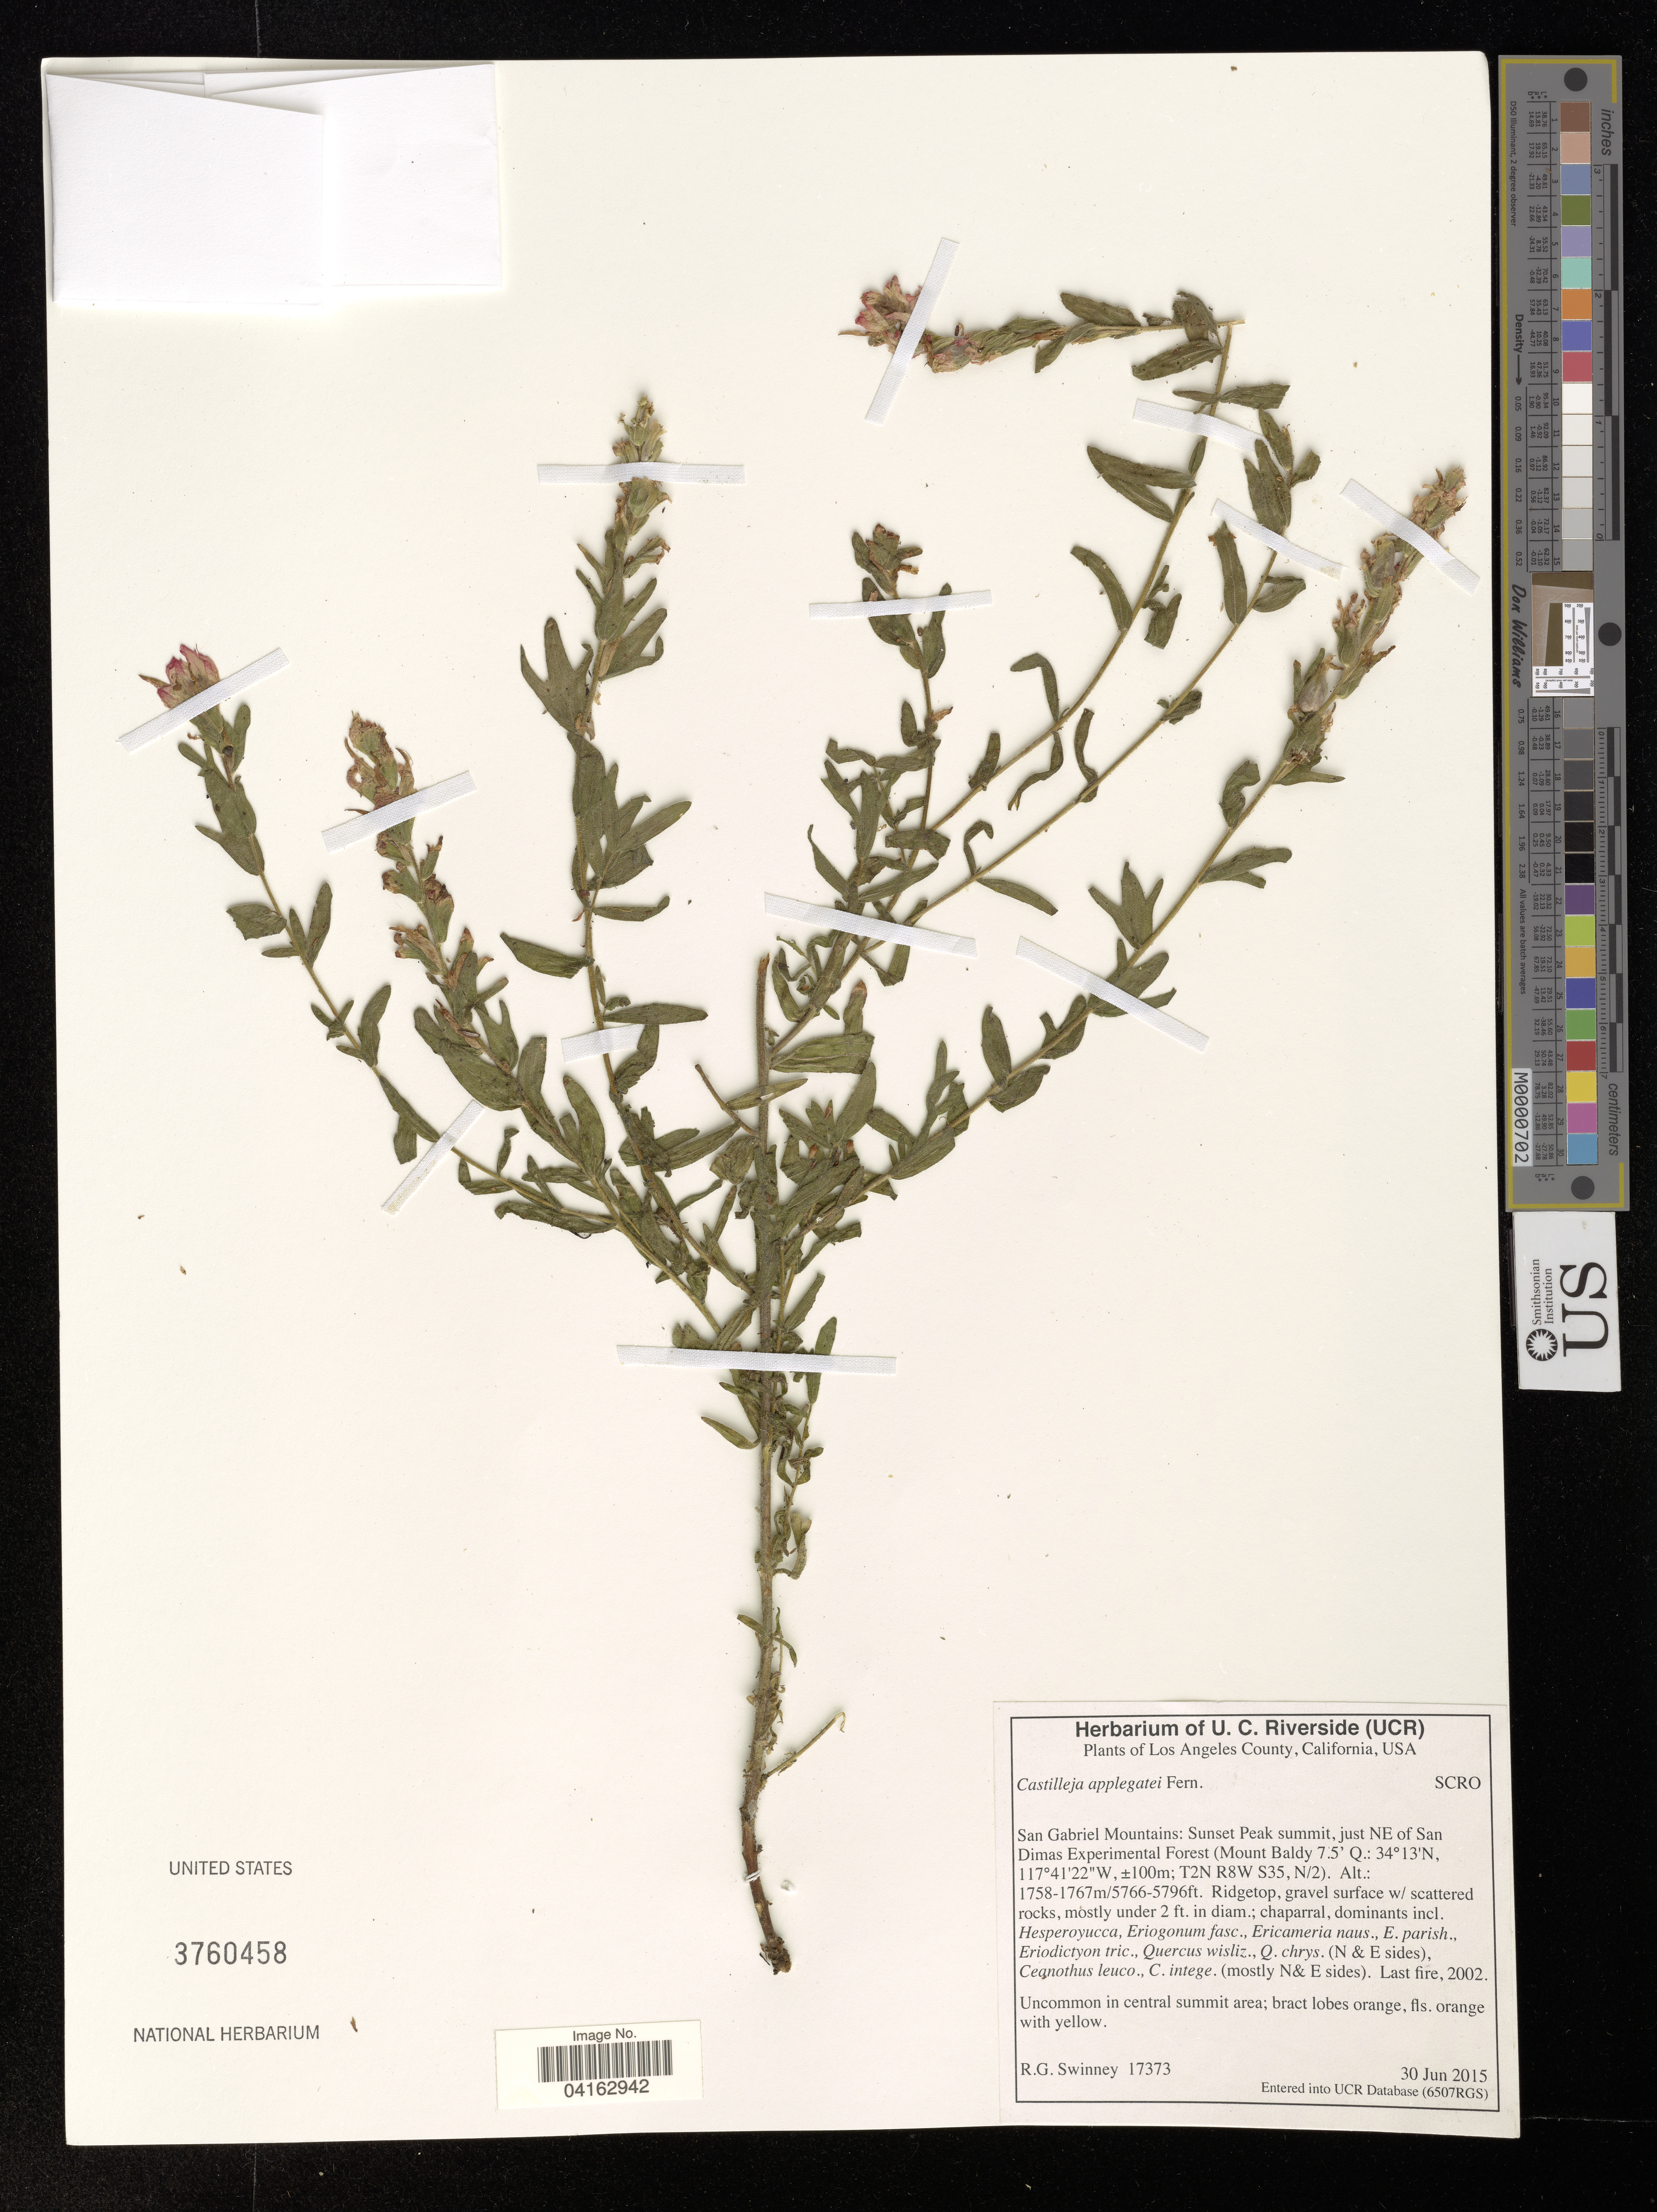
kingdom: Plantae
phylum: Tracheophyta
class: Magnoliopsida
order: Lamiales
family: Orobanchaceae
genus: Castilleja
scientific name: Castilleja applegatei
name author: Fernald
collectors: R. Swinney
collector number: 17373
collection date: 2015-06-30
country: United States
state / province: California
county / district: Los Angeles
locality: Los Angeles County. San Gabriel Mountains: Sunset Peak summit, just NE of San Dimas Experimental Forest (Mount Baldy 7.5' Q.).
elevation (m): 1758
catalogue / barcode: US 3760458